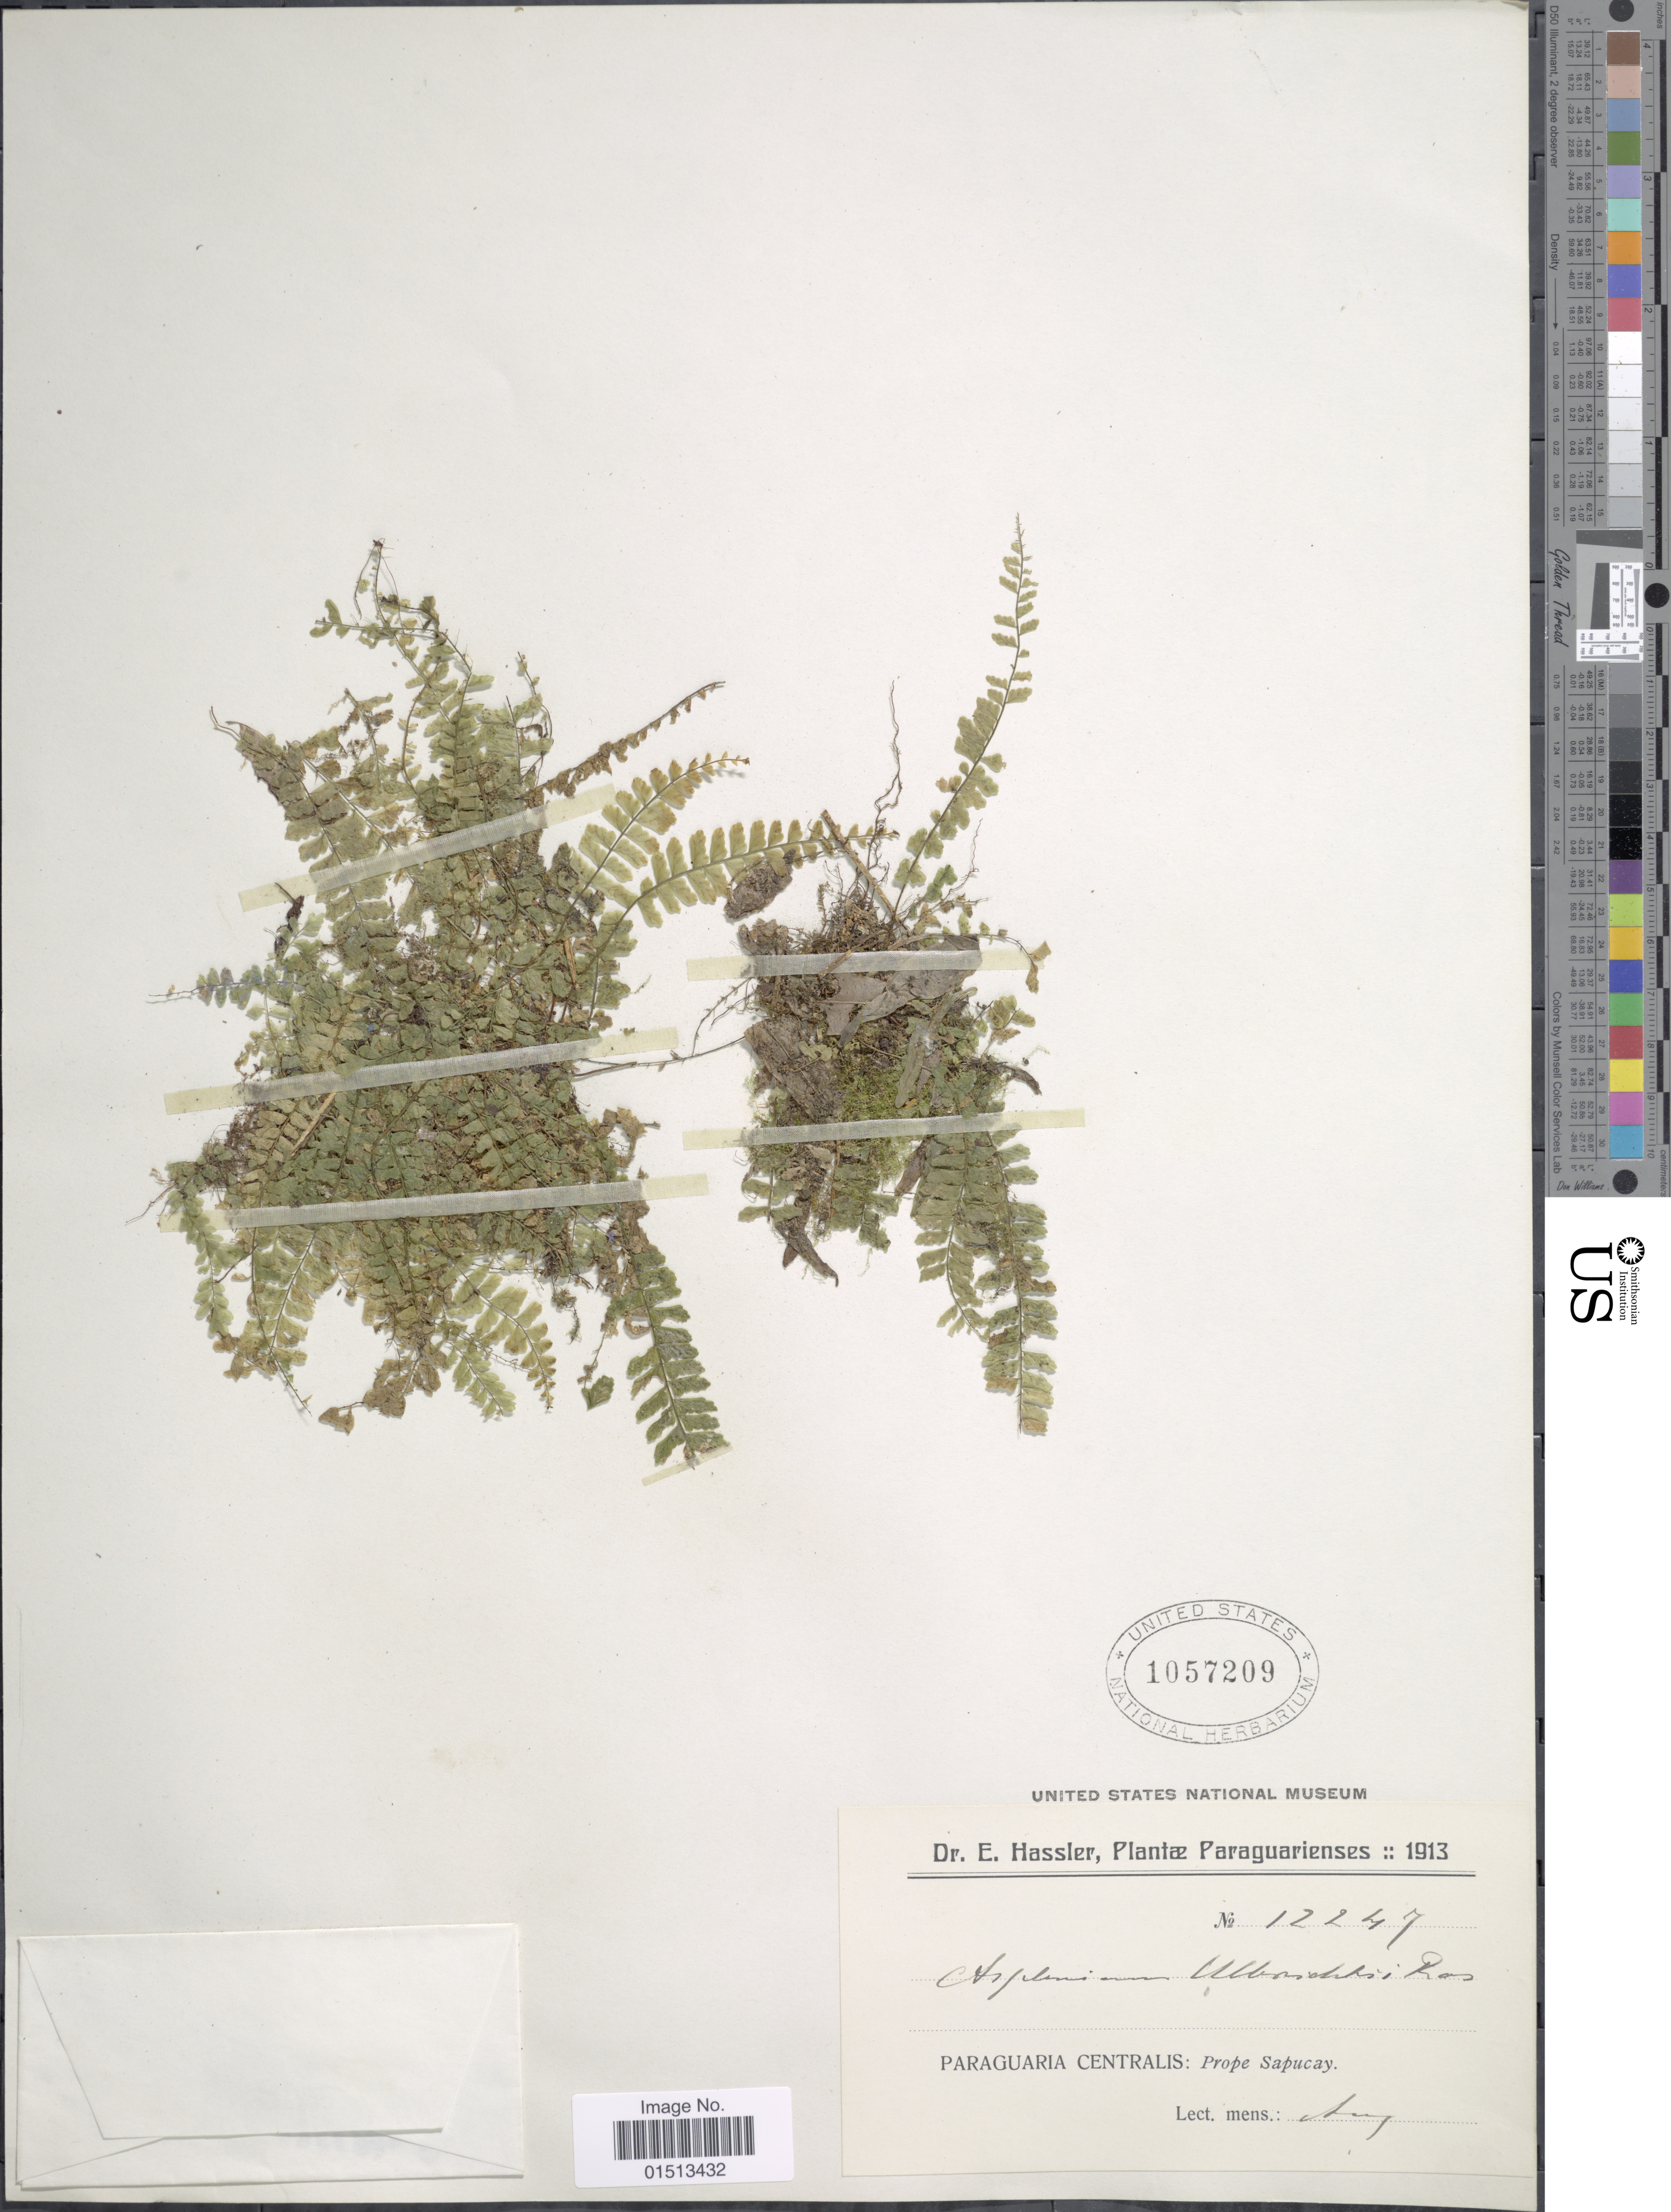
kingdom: Plantae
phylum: Tracheophyta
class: Polypodiopsida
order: Polypodiales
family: Aspleniaceae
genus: Asplenium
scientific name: Asplenium ulbrichtii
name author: Rosenst.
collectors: E. Hassler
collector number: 12247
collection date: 1913-08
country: Paraguay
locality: Paraguaria centralis: prope Saoucay.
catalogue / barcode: US 1057209